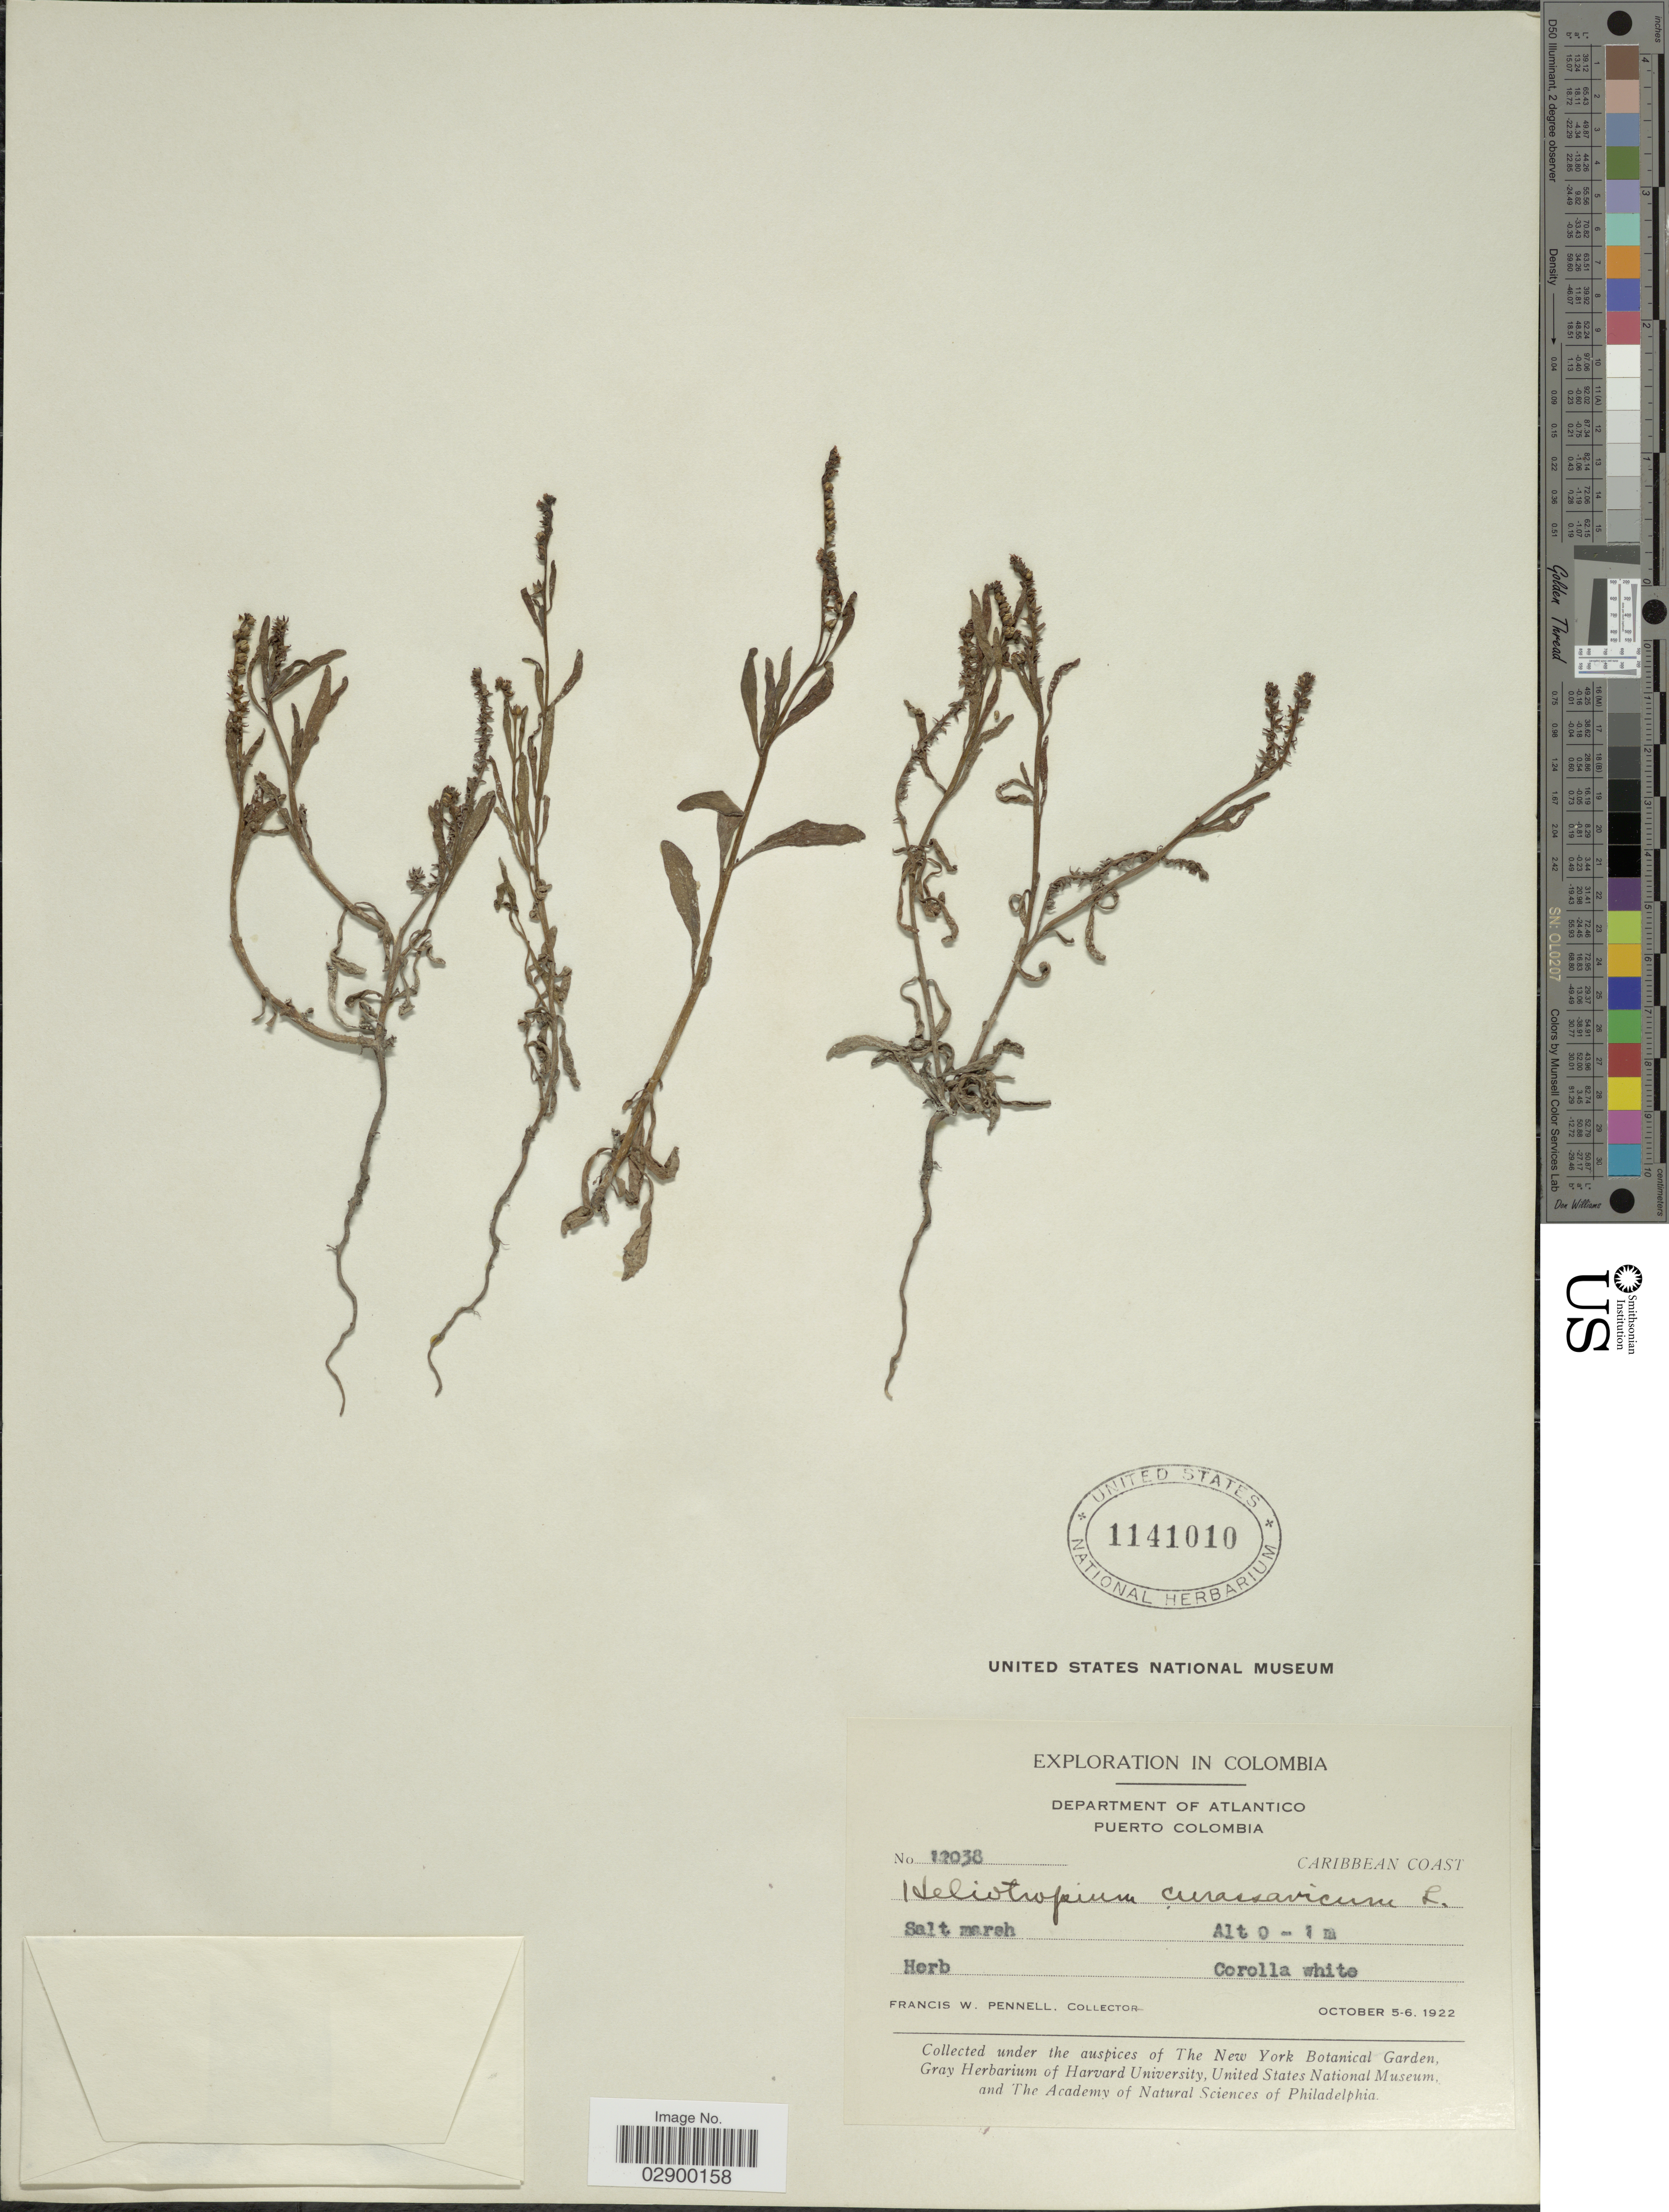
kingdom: Plantae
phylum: Tracheophyta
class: Magnoliopsida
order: Boraginales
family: Heliotropiaceae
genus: Heliotropium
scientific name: Heliotropium curassavicum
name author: L.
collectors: F. W. Pennell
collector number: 12038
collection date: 1922-10-05/1922-10-06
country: Colombia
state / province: Atlántico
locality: Department of Atlantico, Puerto Colombia, Caribbean Coast.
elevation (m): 0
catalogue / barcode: US 1141010